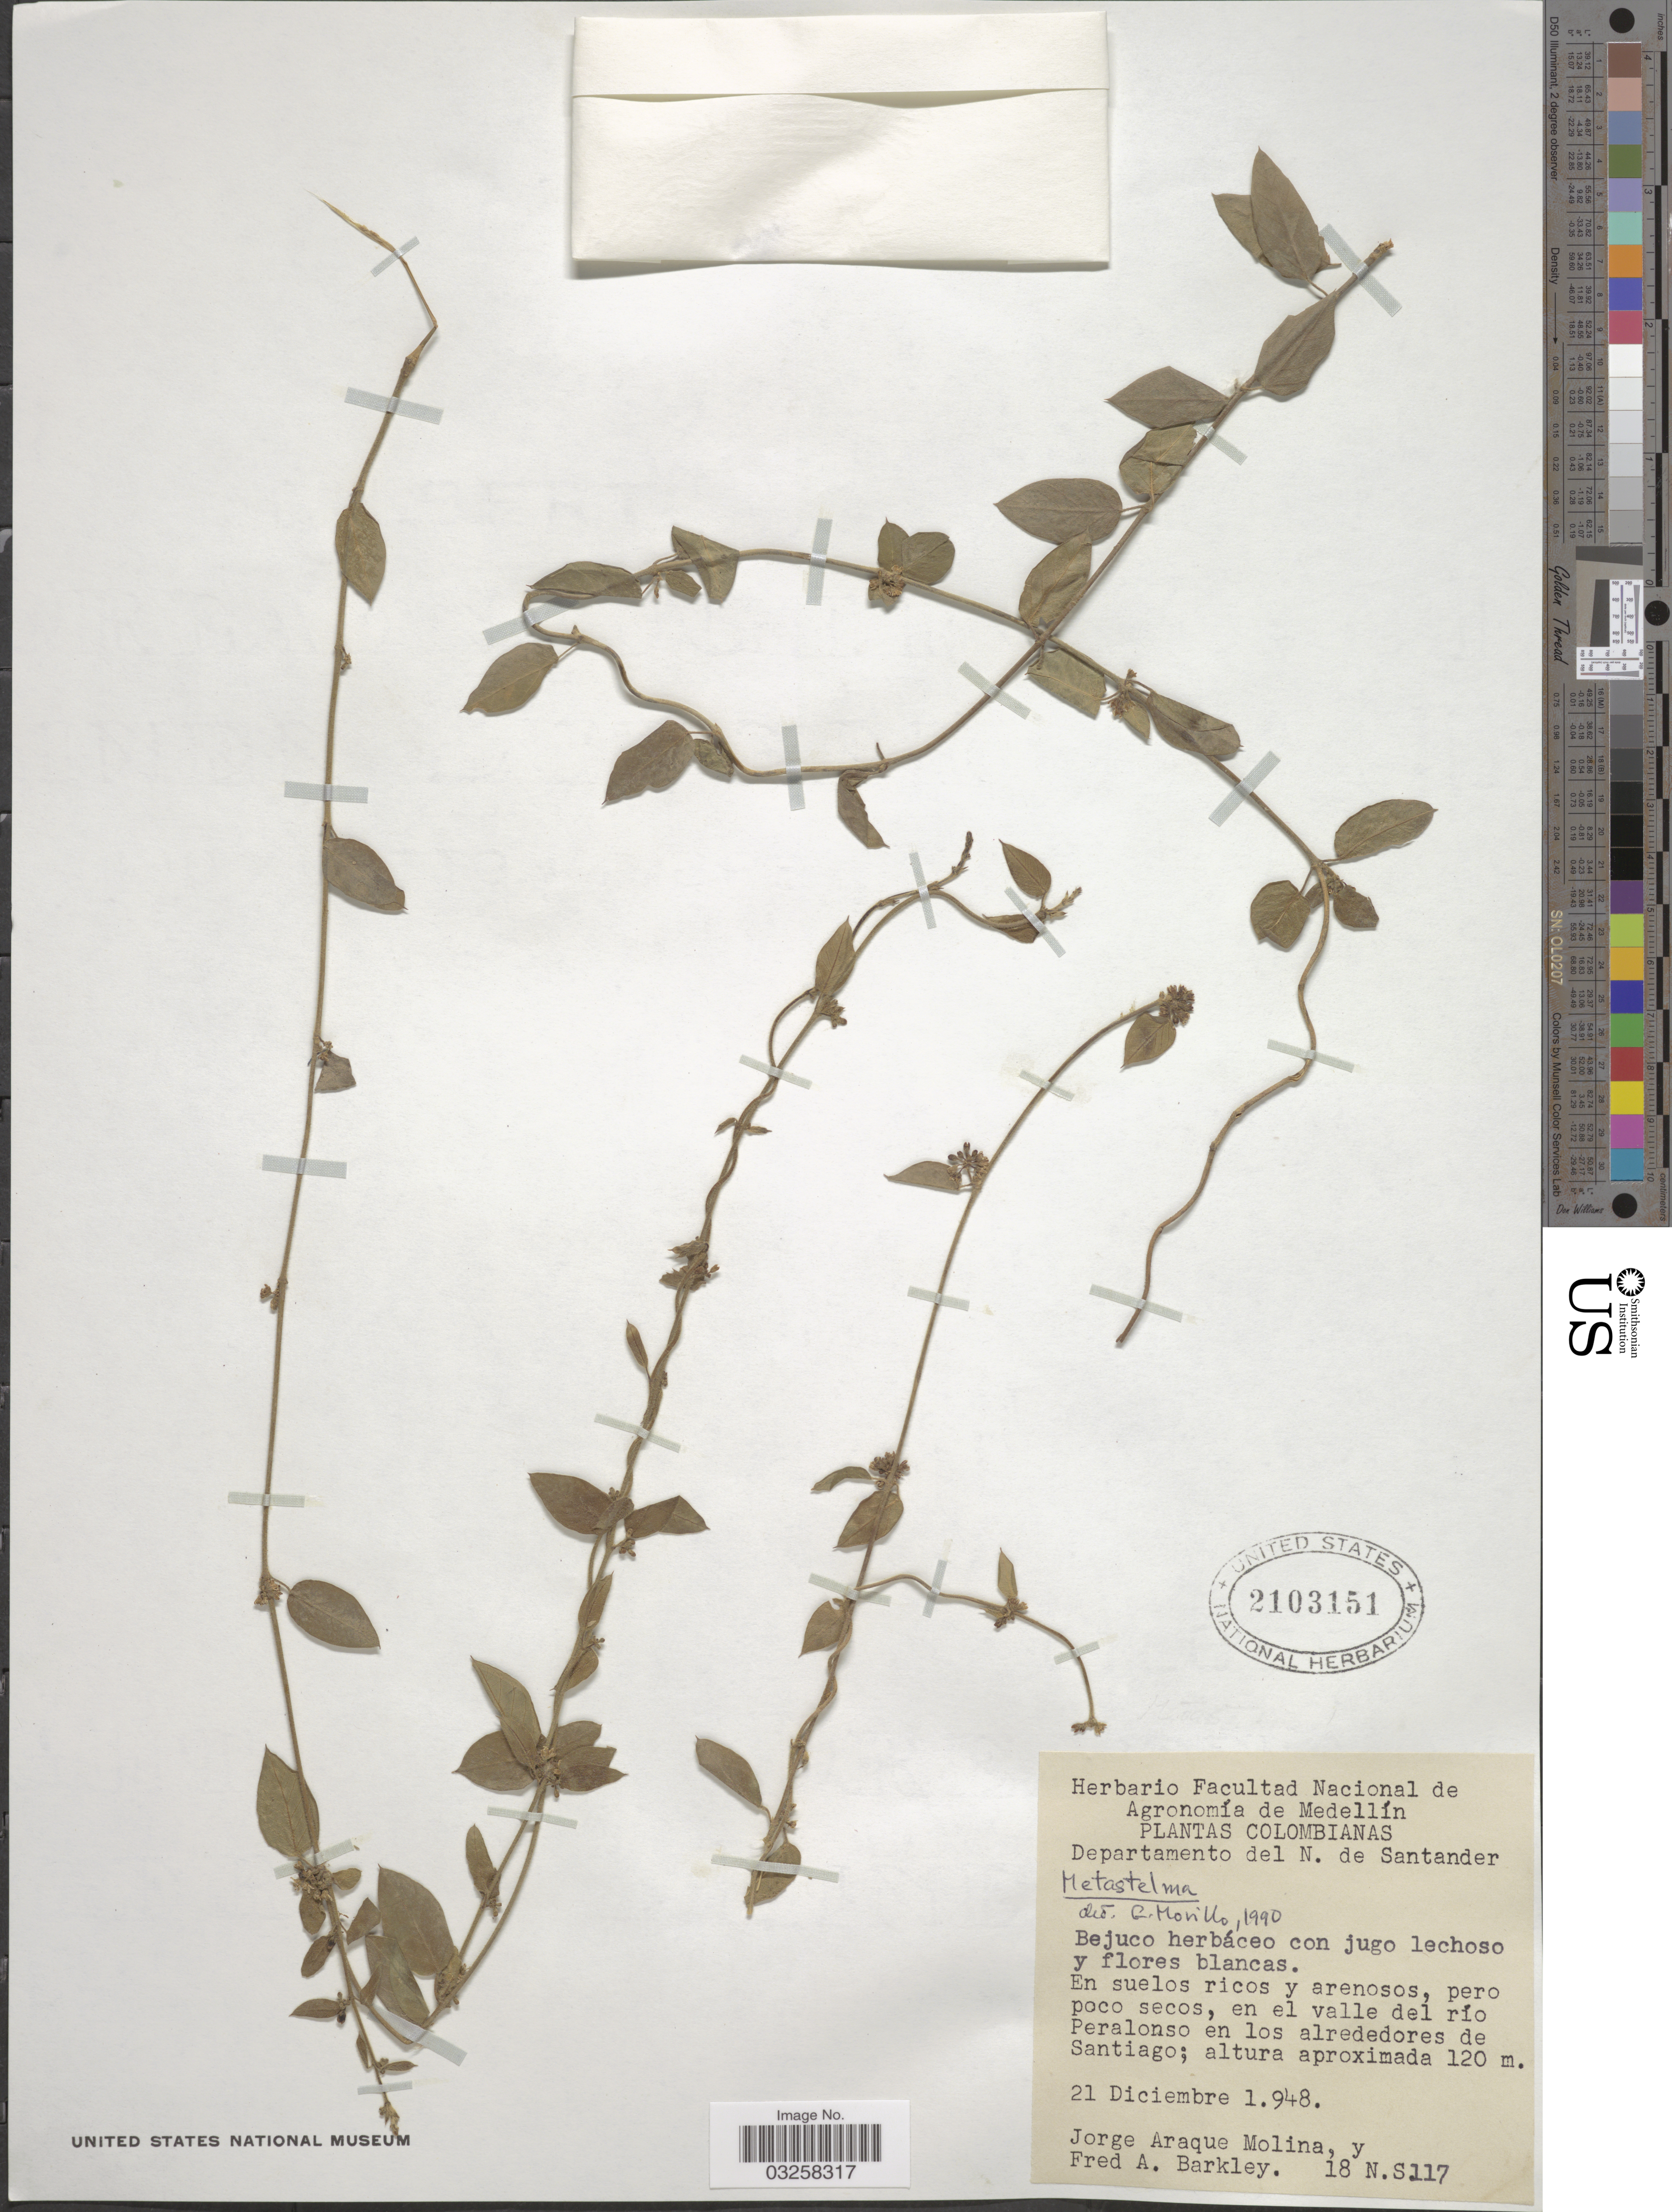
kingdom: Plantae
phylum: Tracheophyta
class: Magnoliopsida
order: Gentianales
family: Apocynaceae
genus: Metastelma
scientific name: Metastelma sp.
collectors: J. A. Molina & F. A. Barkley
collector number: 18N.S.117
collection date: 1948-12-21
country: Colombia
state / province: Norte de Santander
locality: Departamento del N. de Santander, en el valle del río Peralonso en los alrededores de Santiago.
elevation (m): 120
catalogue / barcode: US 2103151